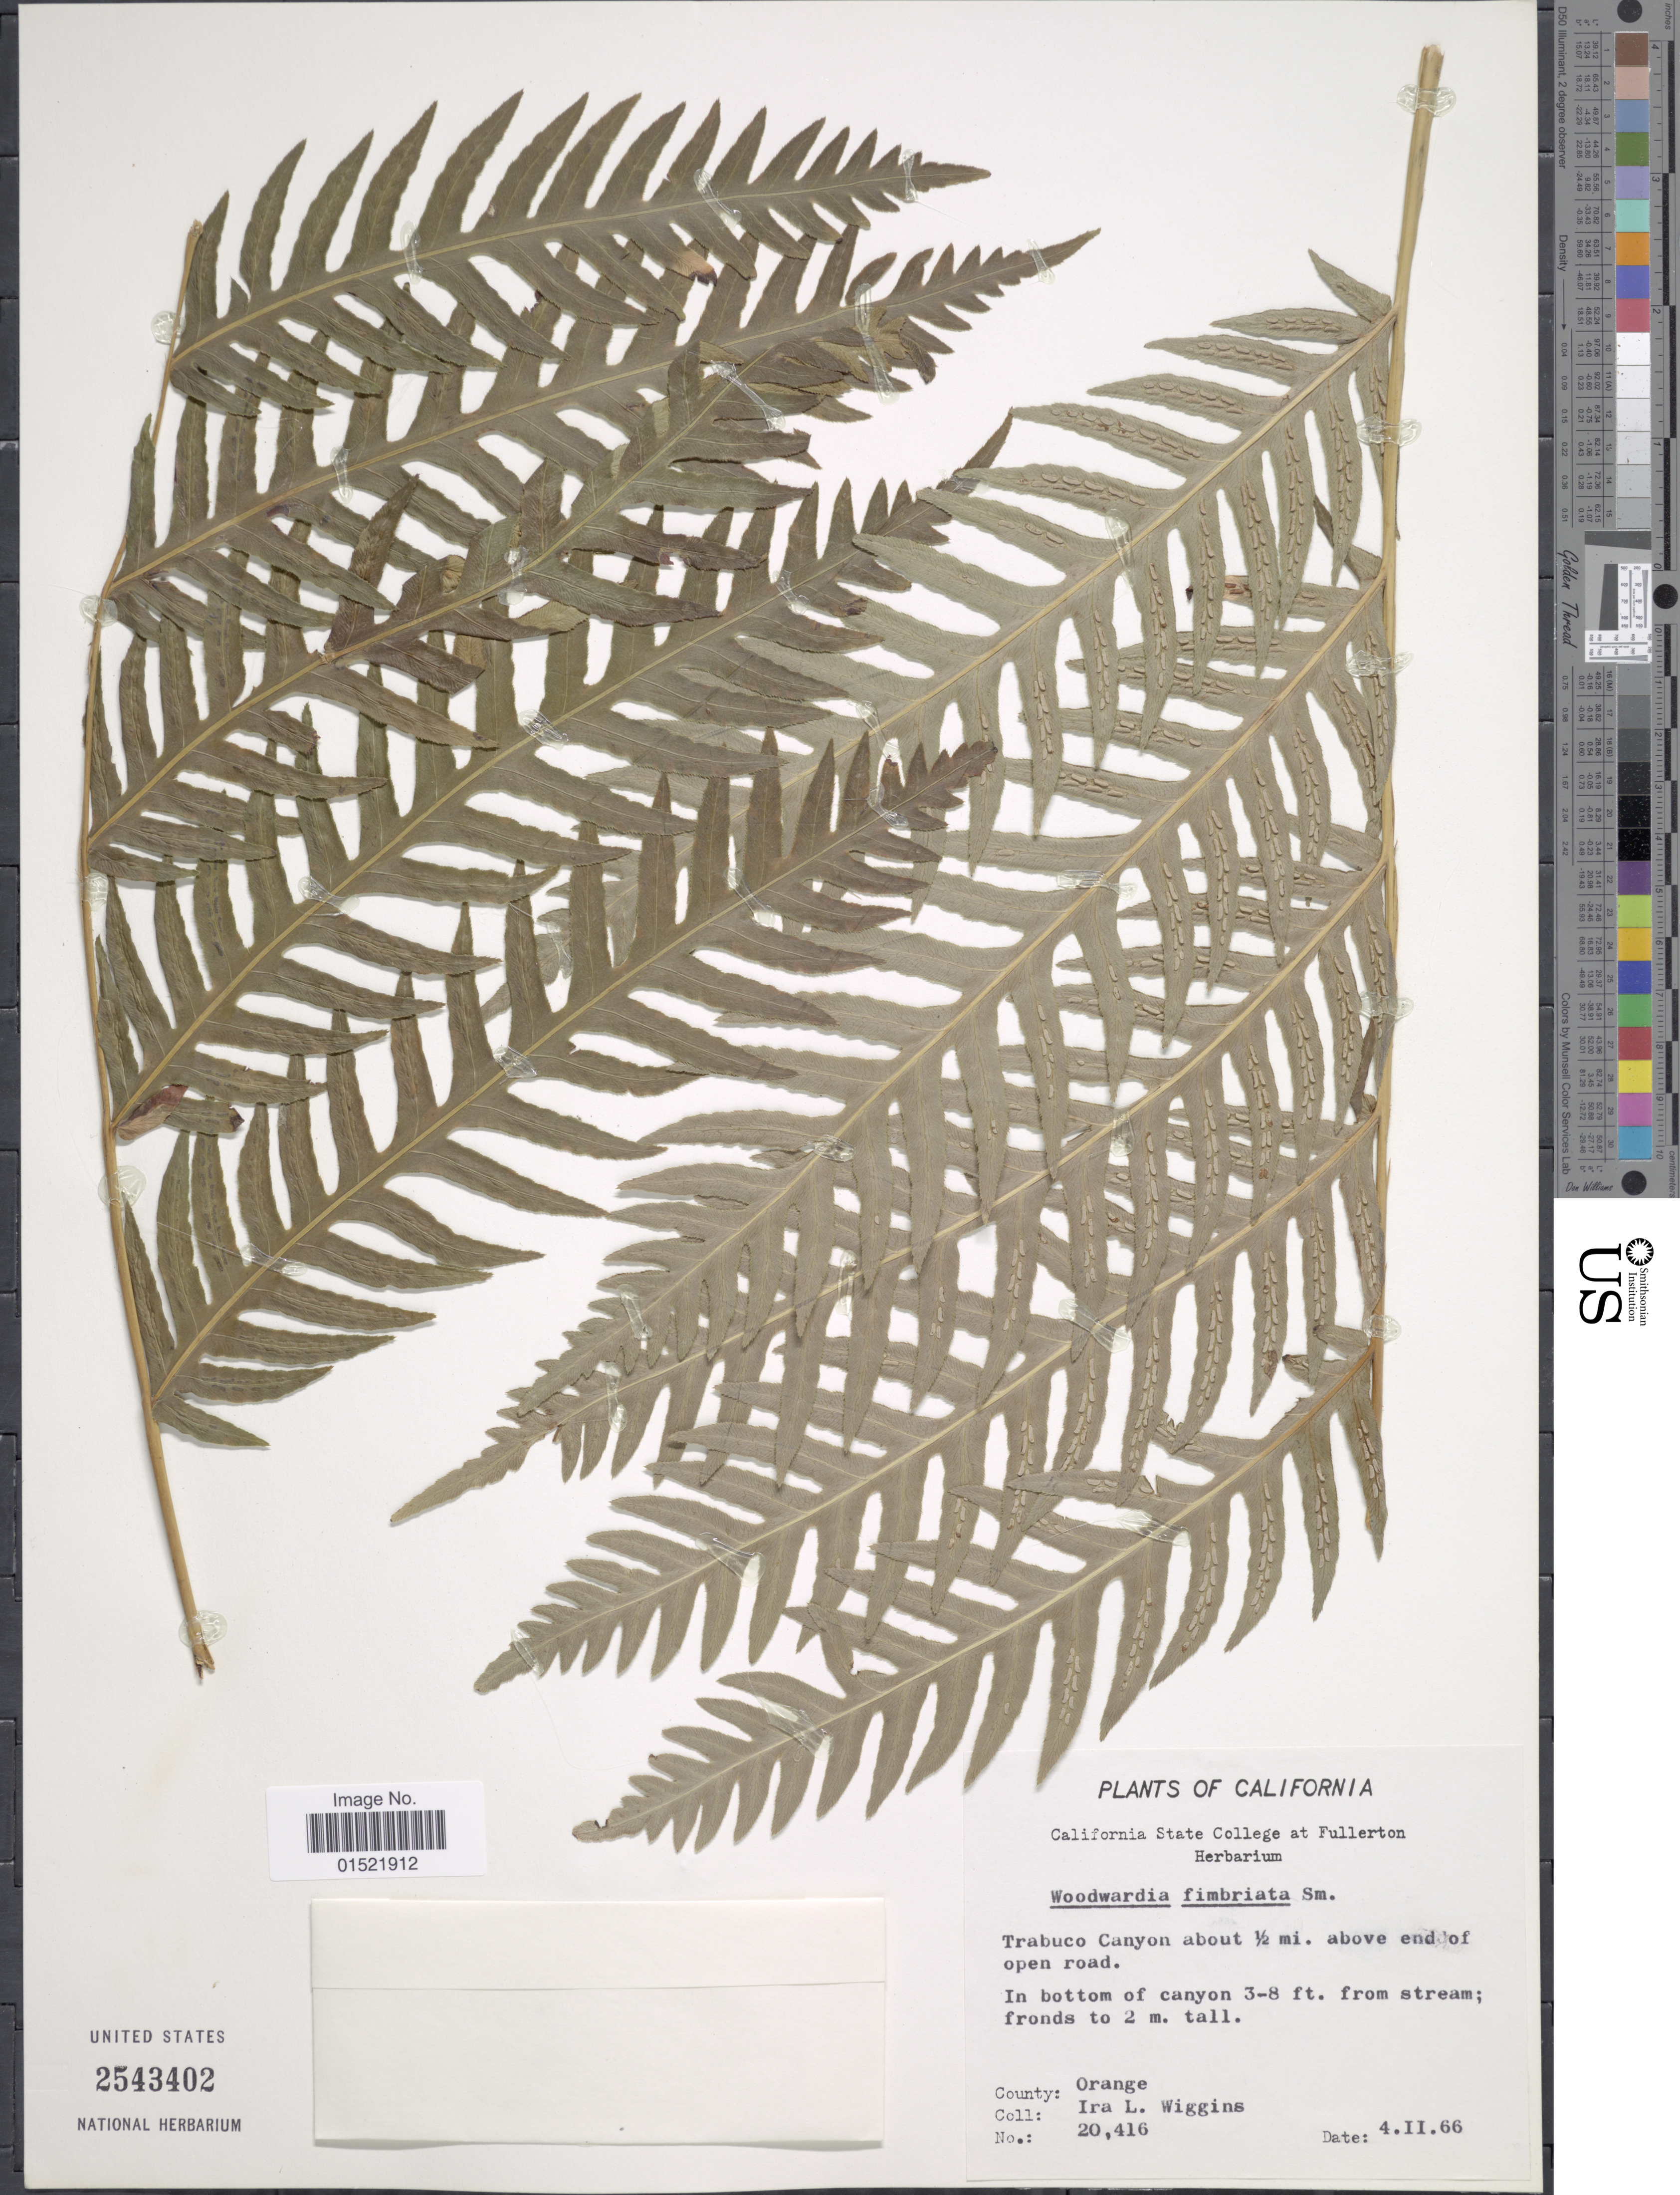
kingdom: Plantae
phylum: Tracheophyta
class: Polypodiopsida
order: Polypodiales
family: Blechnaceae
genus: Woodwardia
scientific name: Woodwardia fimbriata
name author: Sm.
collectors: I. L. Wiggins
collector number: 20416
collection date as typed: Transcribed d/m/y: 4/2/66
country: United States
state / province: California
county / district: Orange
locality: Trabuco Canyon about 1/2 mi. above end of open road, County Orange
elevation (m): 1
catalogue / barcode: US 2543402